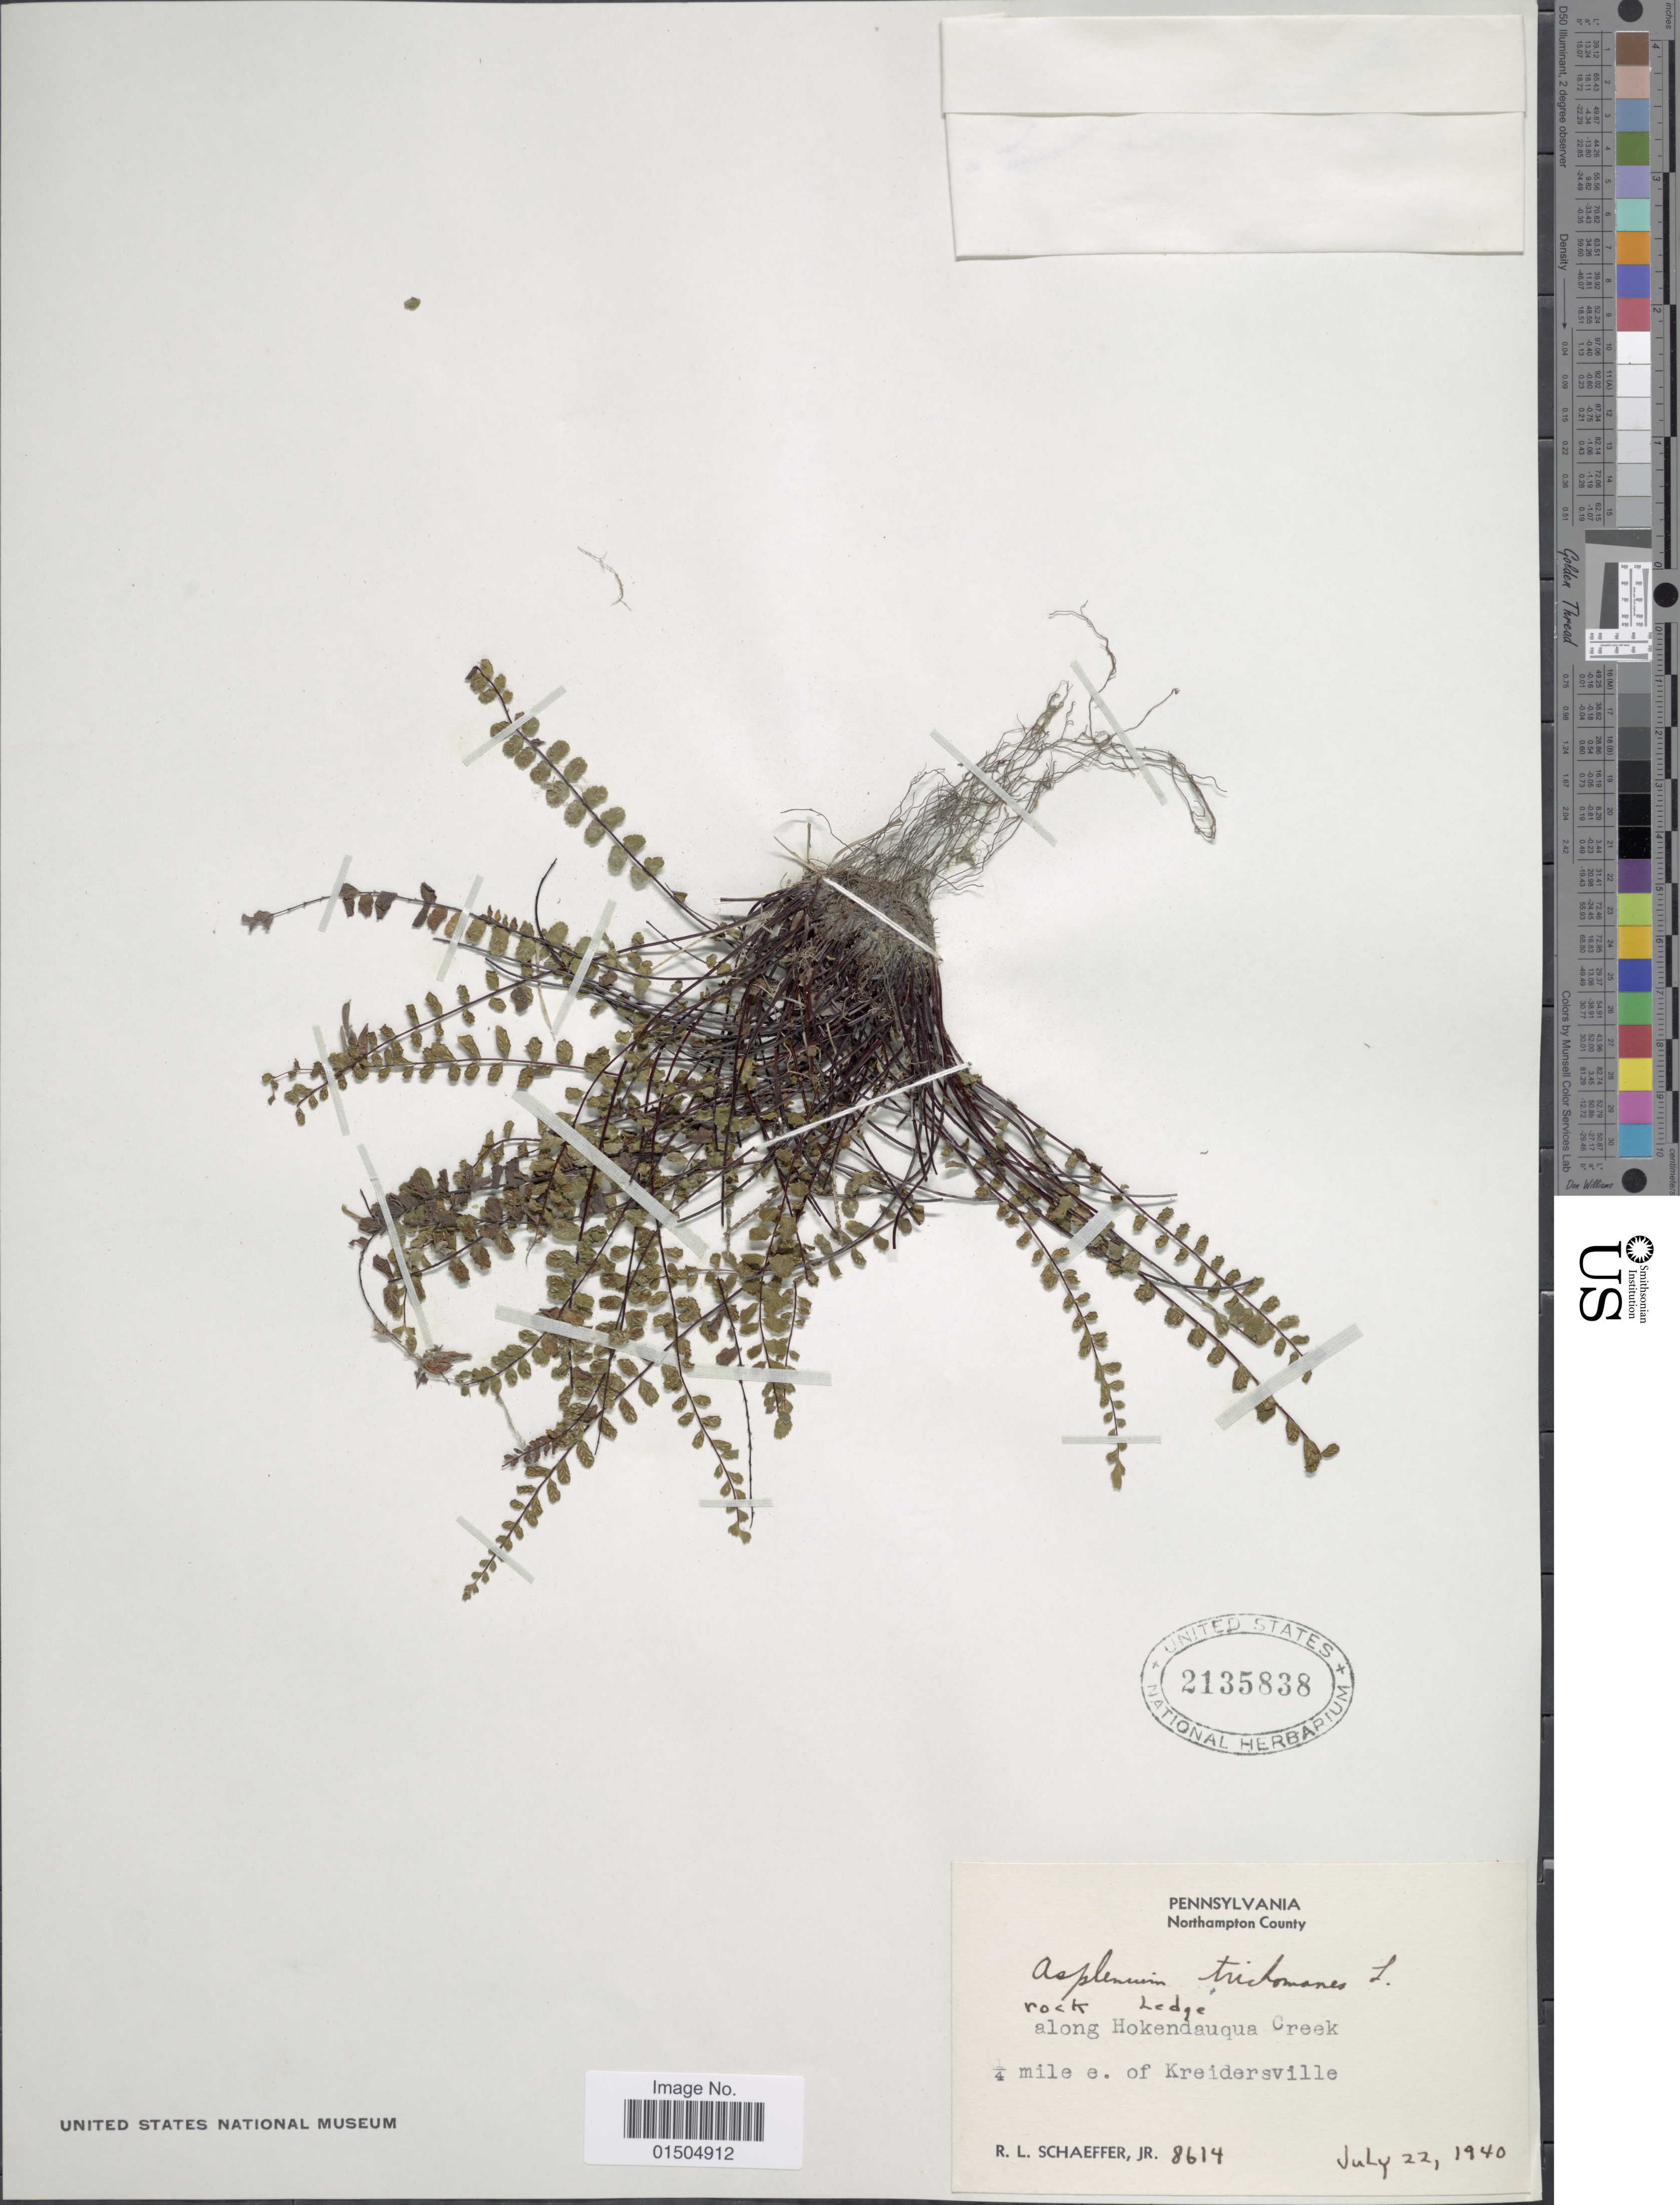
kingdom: Plantae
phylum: Tracheophyta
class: Polypodiopsida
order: Polypodiales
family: Aspleniaceae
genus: Asplenium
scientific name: Asplenium trichomanes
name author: L.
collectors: R. L. Schaeffer Jr.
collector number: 8614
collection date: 1940-07-22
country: United States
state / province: Pennsylvania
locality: Northampton County. Rock ledge along Hokendauqua Creek, ¼ mile e. of Kreidersville.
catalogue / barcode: US 2135838